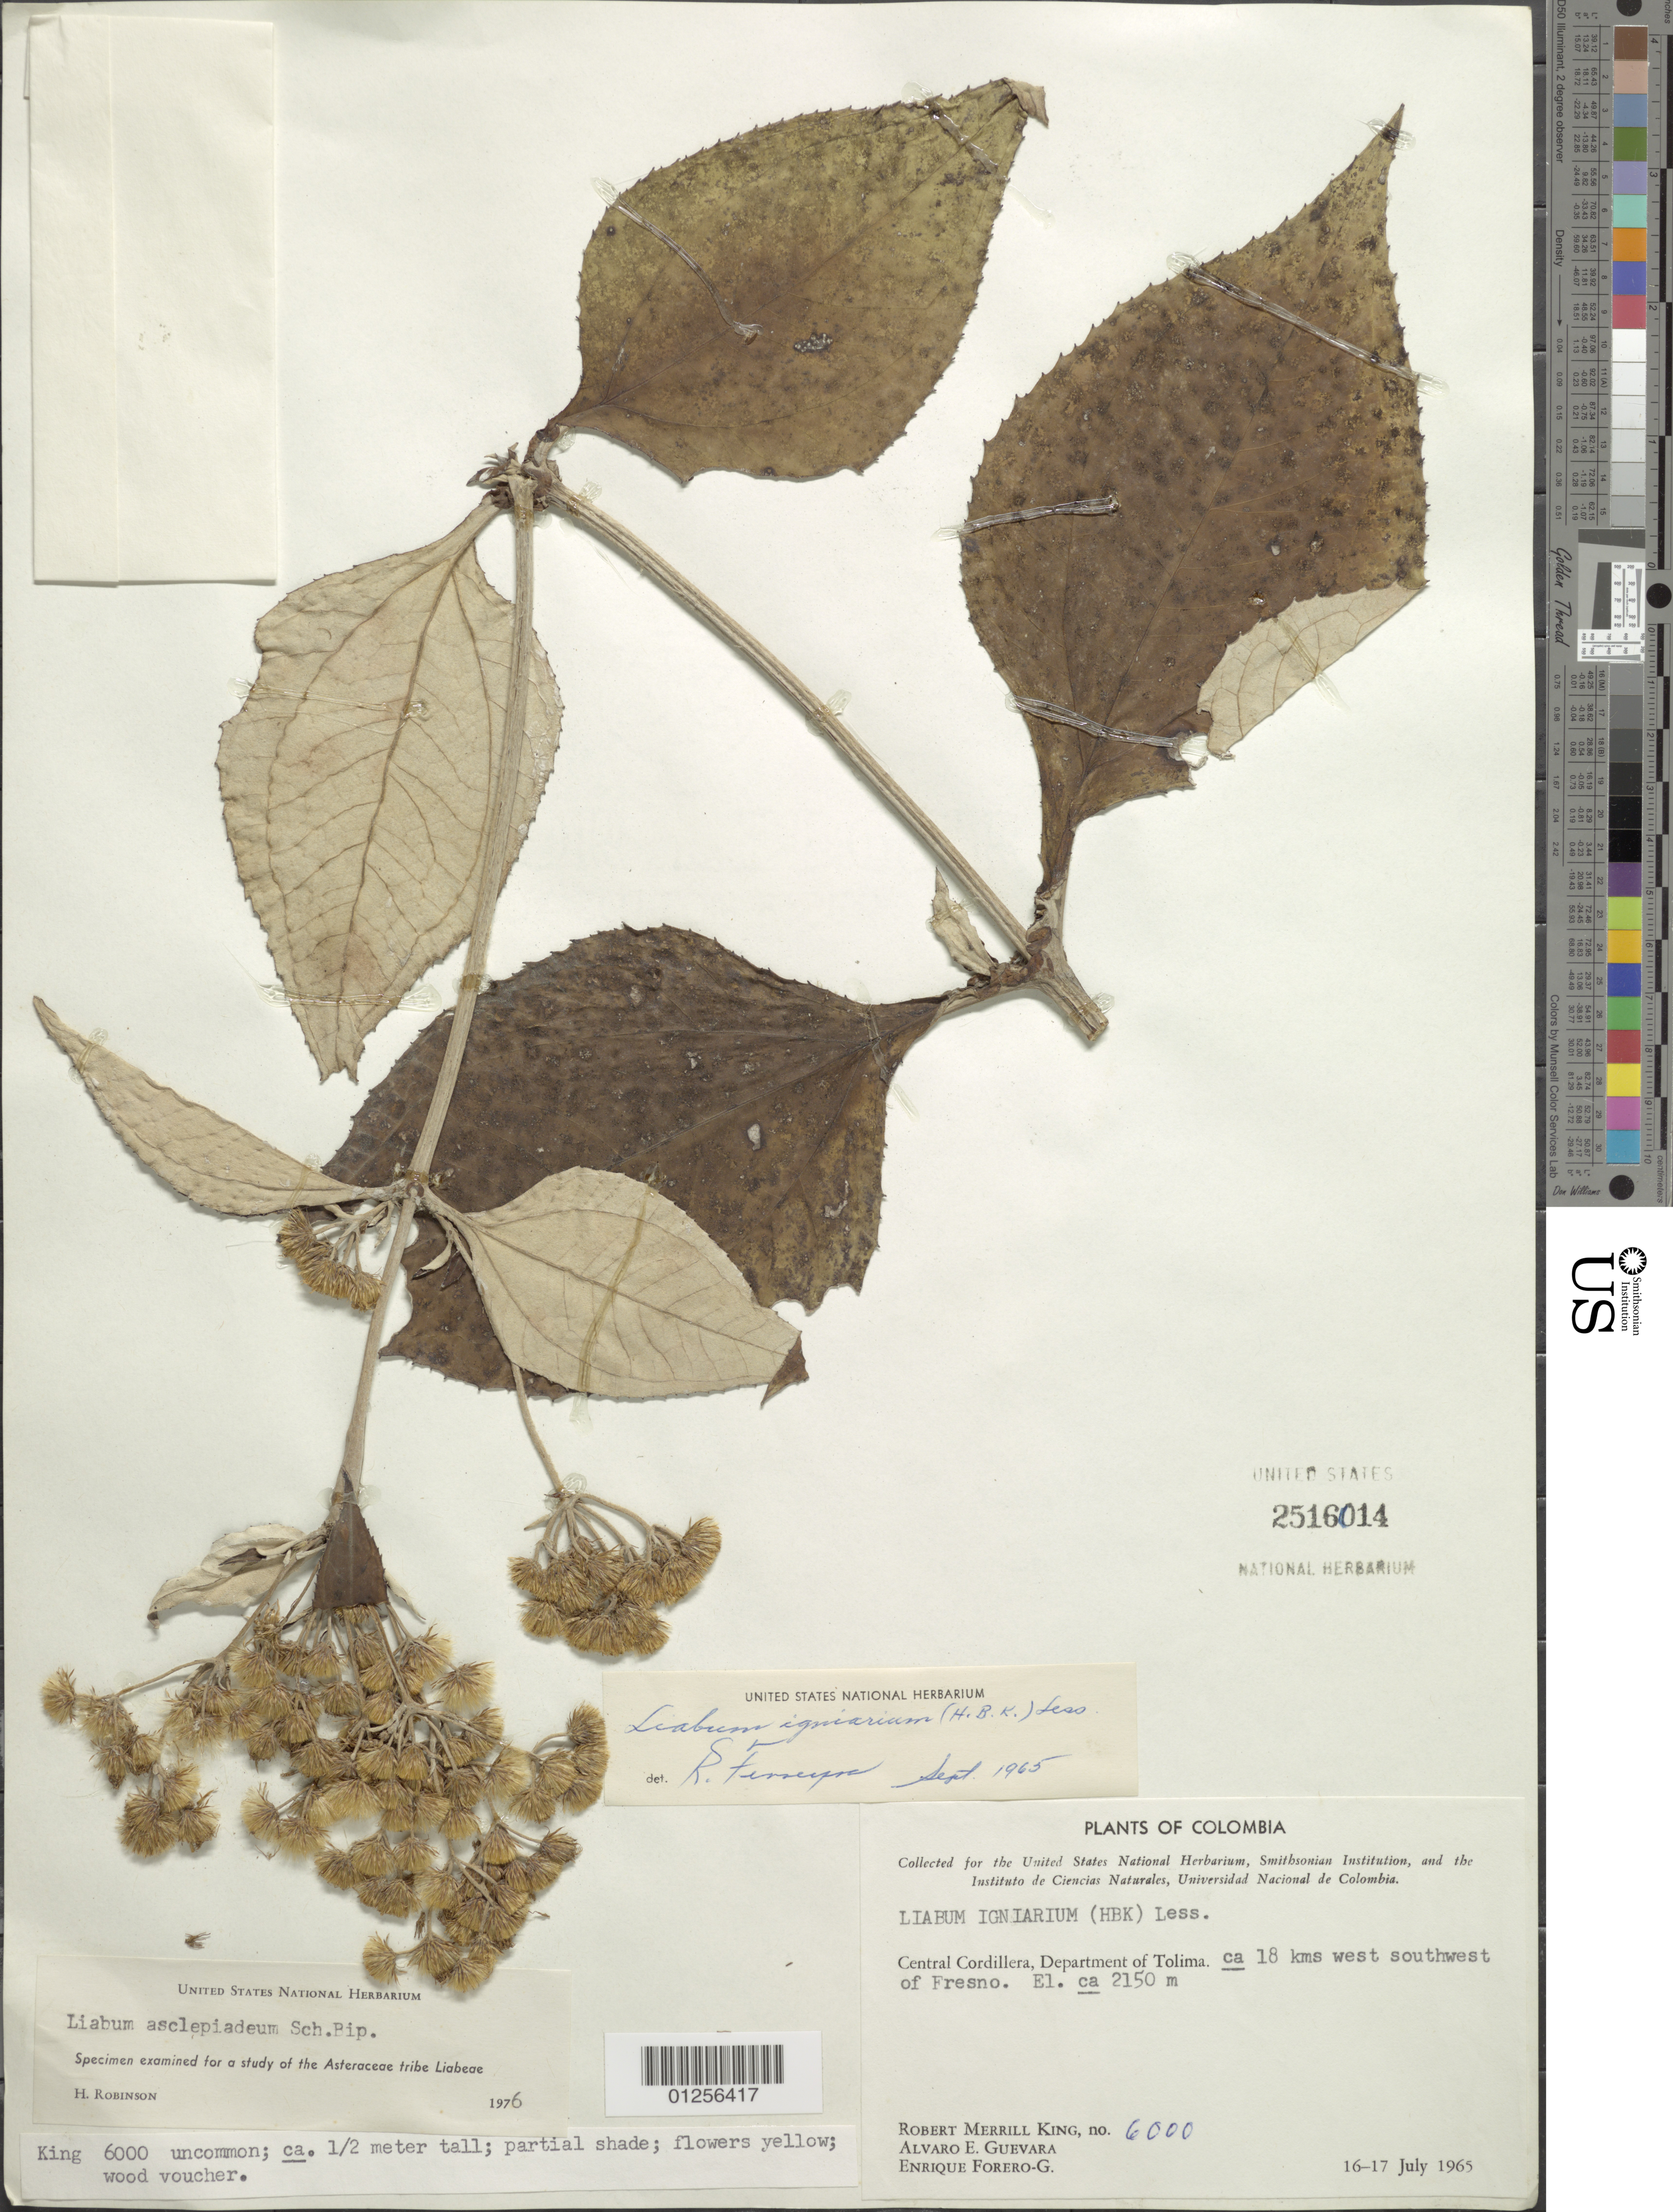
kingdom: Plantae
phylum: Tracheophyta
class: Magnoliopsida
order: Asterales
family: Asteraceae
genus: Liabum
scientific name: Liabum asclepiadeum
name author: Sch. Bip.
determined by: Robinson, Harold E., (US)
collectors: R. M. King, A. E. Guevara & E. Forero G.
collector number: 6000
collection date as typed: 16-Jul-22 to 27-Jul-22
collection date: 1922-07-16/1922-07-27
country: Colombia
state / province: Tolima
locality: Fresno, ca 18 km SW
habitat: Partial shade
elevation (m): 2150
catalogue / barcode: US 2516014